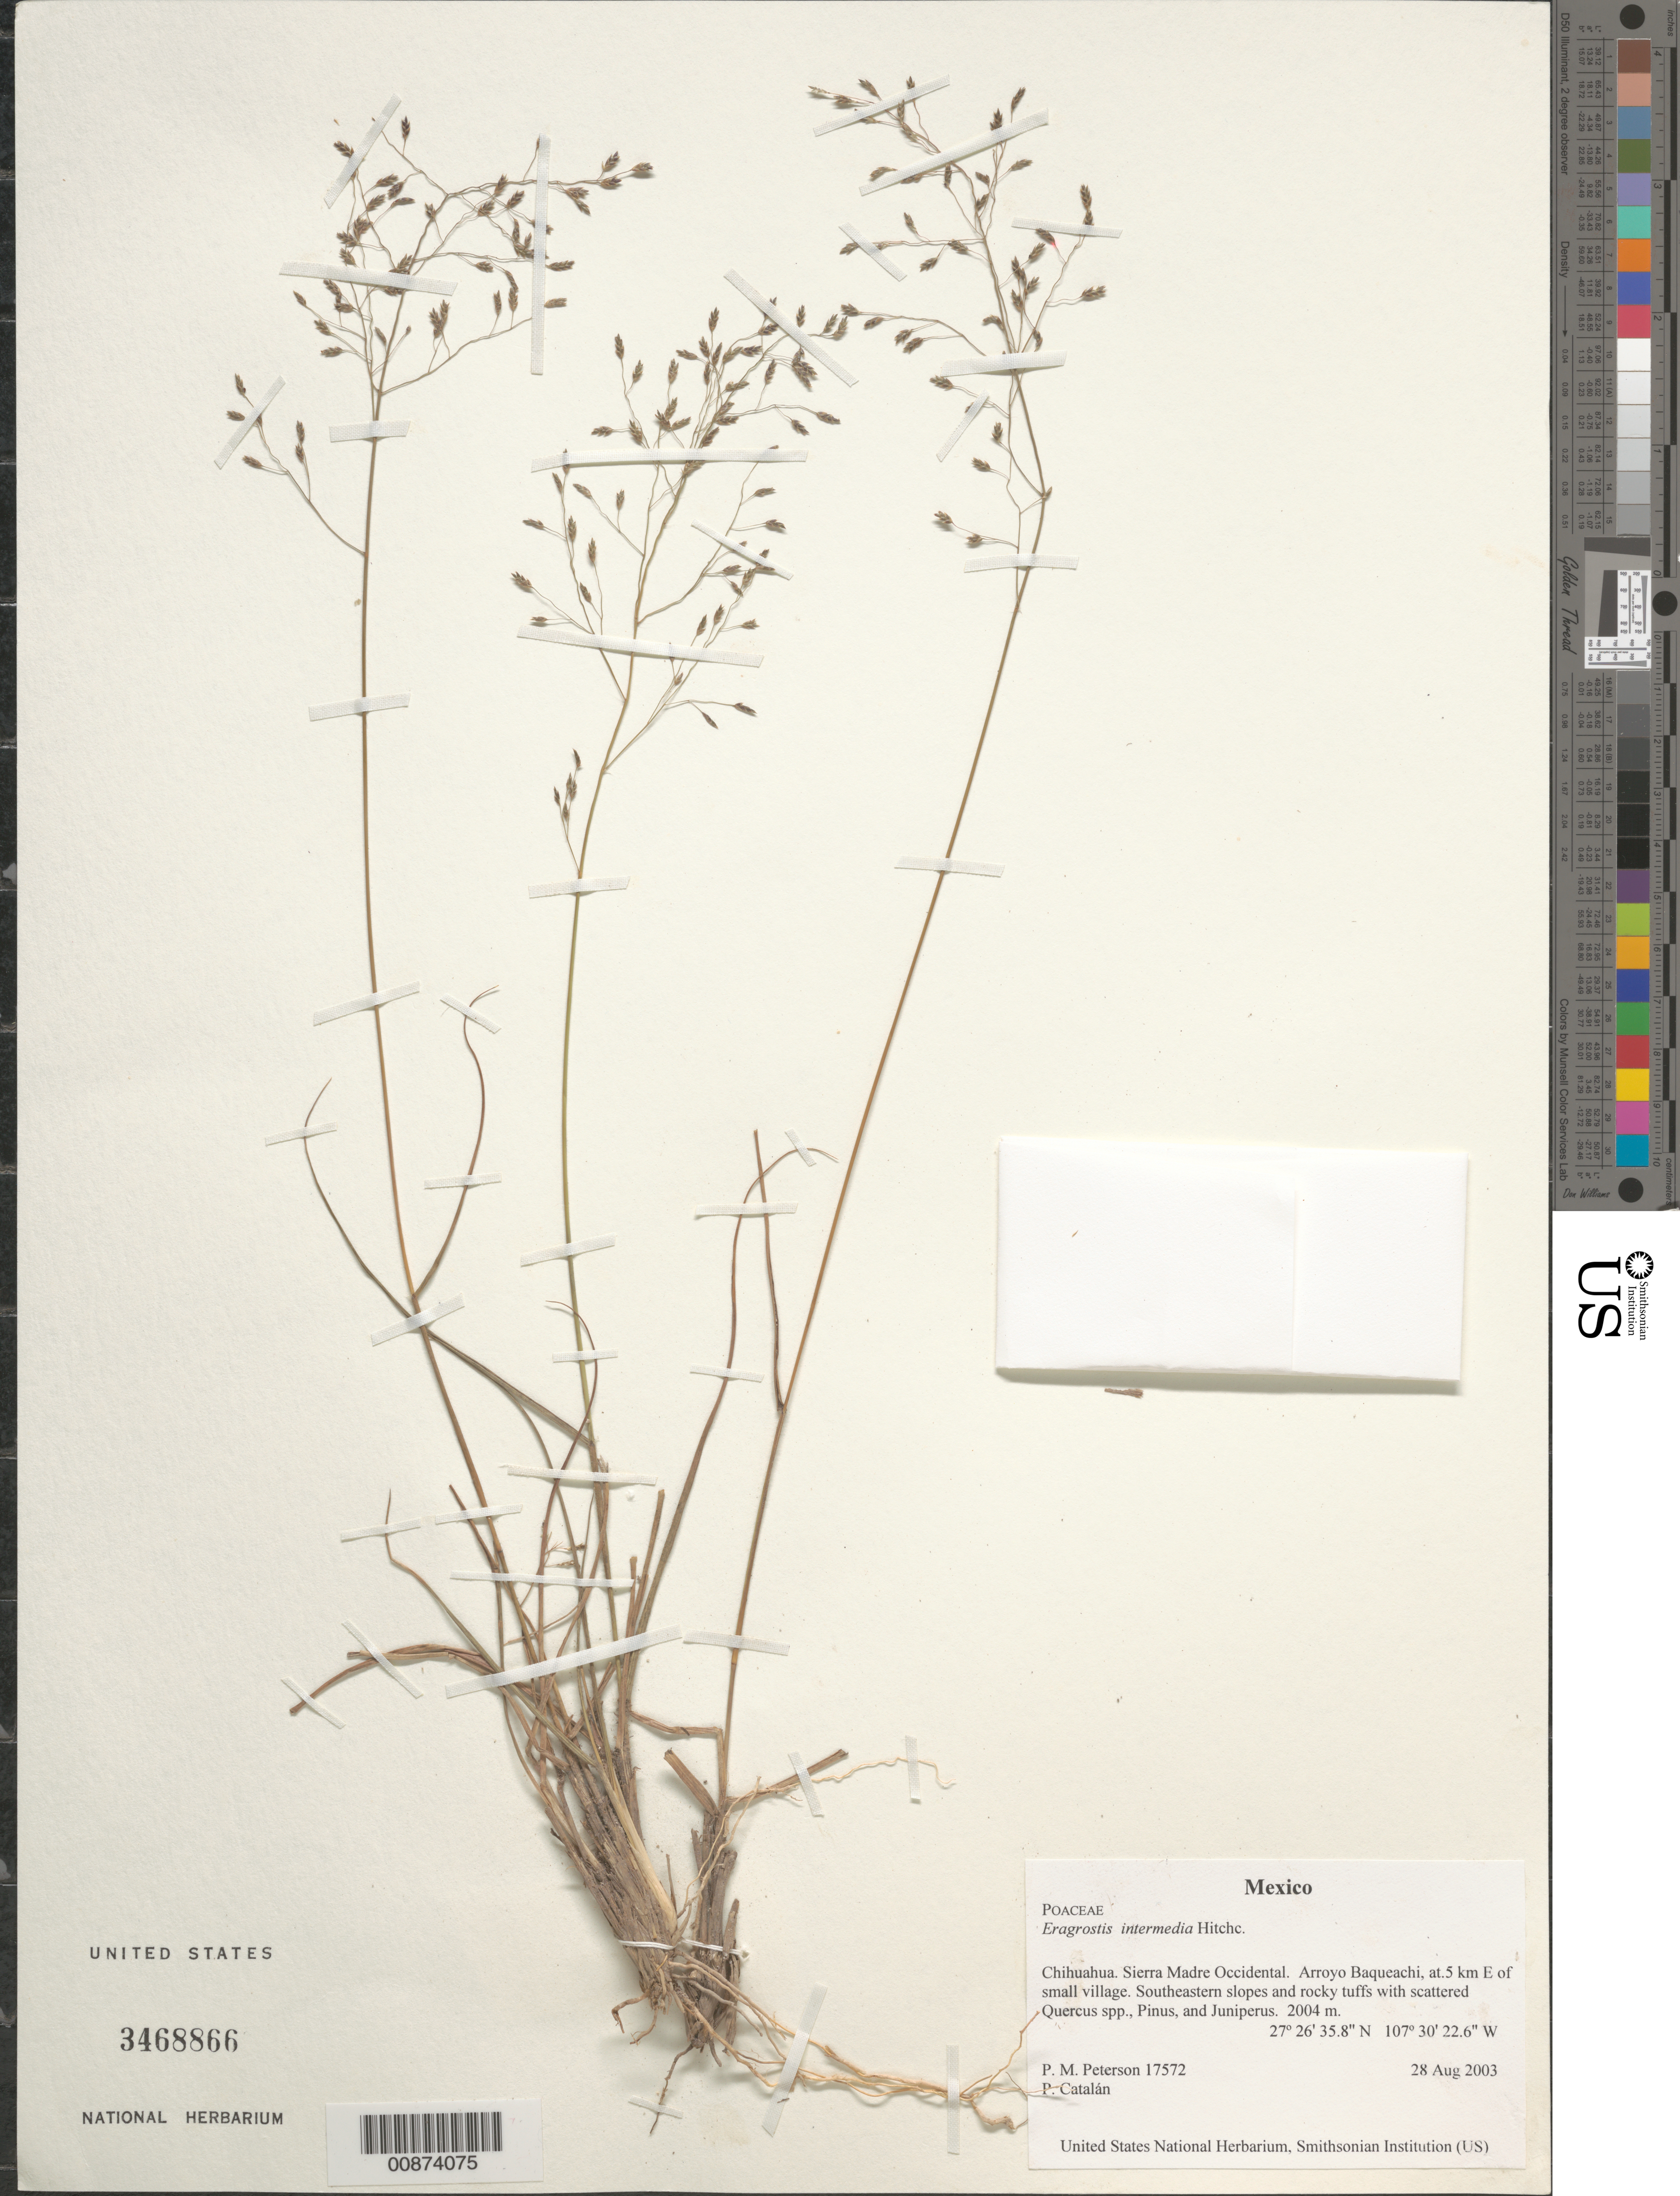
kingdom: Plantae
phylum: Tracheophyta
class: Liliopsida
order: Poales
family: Poaceae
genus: Eragrostis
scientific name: Eragrostis intermedia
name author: Hitchc.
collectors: P. M. Peterson & P. Catalán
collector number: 17572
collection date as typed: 28 Aug 2003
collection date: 2003-08-28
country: Mexico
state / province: Chihuahua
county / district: Sierra Madre Occidental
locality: Arroyo Baqueachi, at .5 km E of small village. Southeastern slopes and rocky tuffs with scattered Quercus spp., Pinus, and Juniperus.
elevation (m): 2004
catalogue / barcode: US 3468866